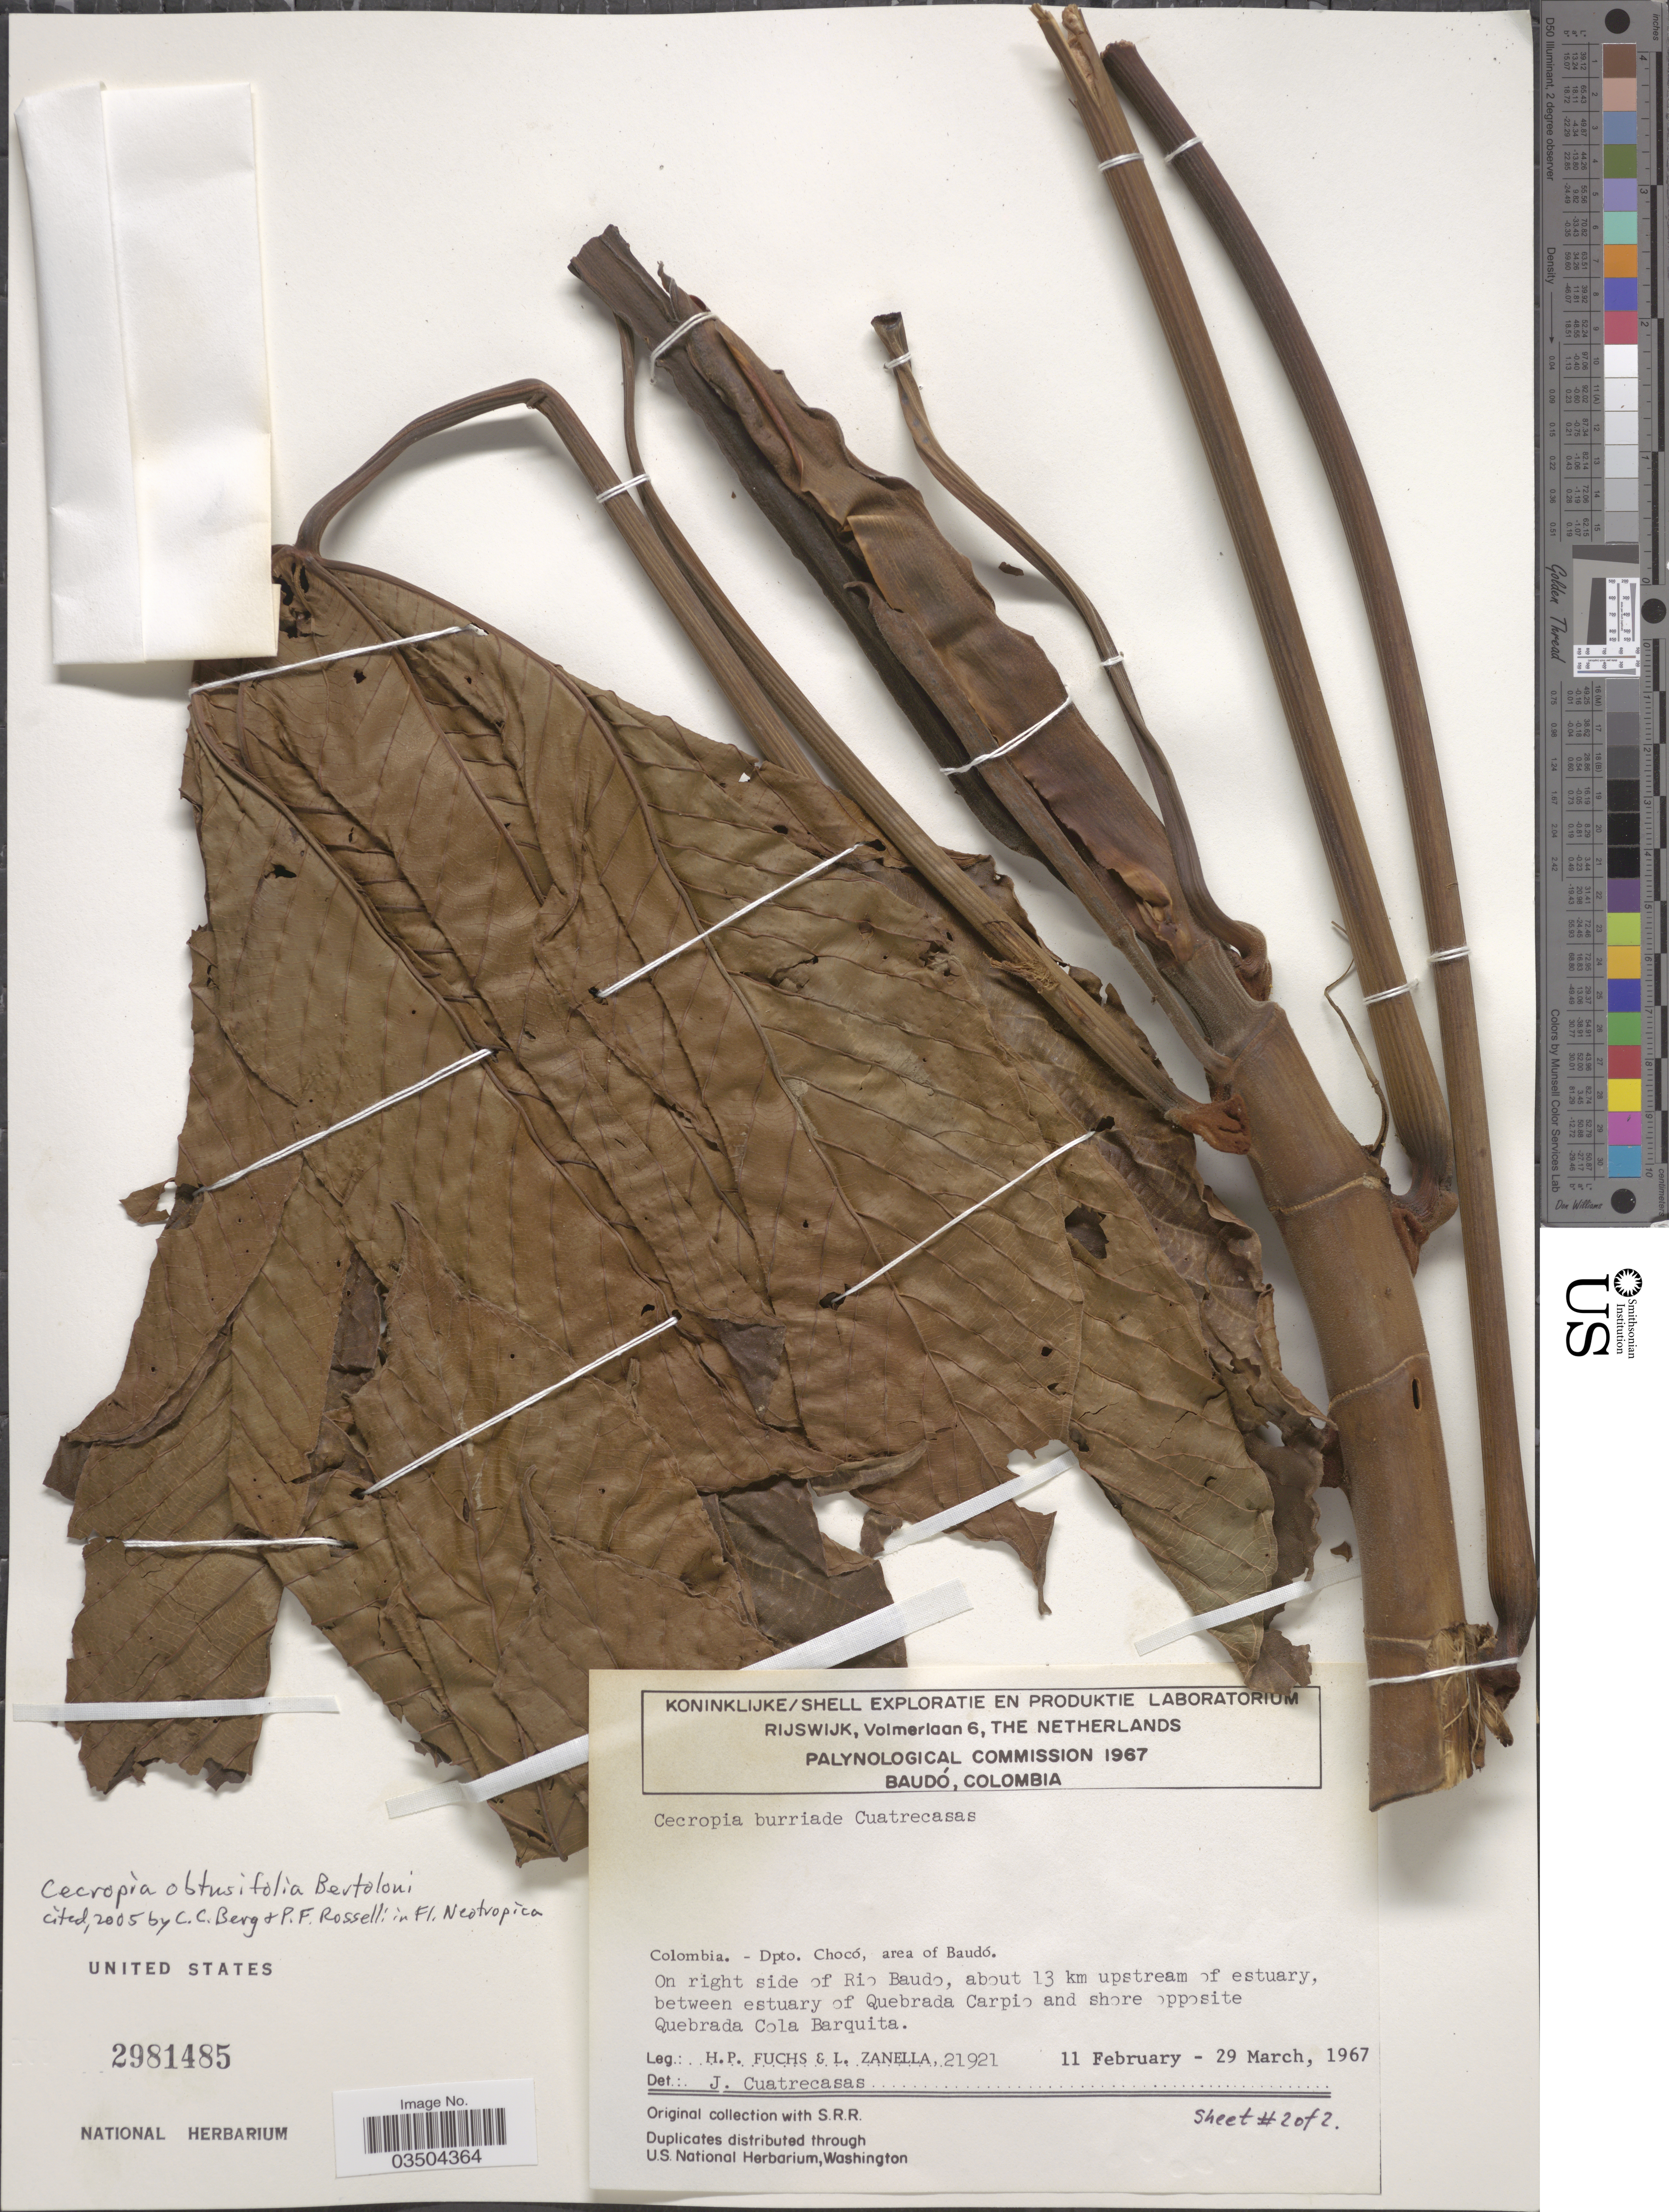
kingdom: Plantae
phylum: Tracheophyta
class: Magnoliopsida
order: Rosales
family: Urticaceae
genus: Cecropia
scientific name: Cecropia obtusifolia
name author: Bertol.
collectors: H. P. Fuchs & L. Zanella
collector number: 21921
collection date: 1967-02-11/1967-03-29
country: Colombia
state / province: Chocó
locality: Dpto. Chocó, area of Baudó. On right side of Rio Baudo, about 13 km upstream of estuary, between estuary of Quebrada Carpio and shore opposite Quebrada Cola Barquita.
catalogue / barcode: US 2981485